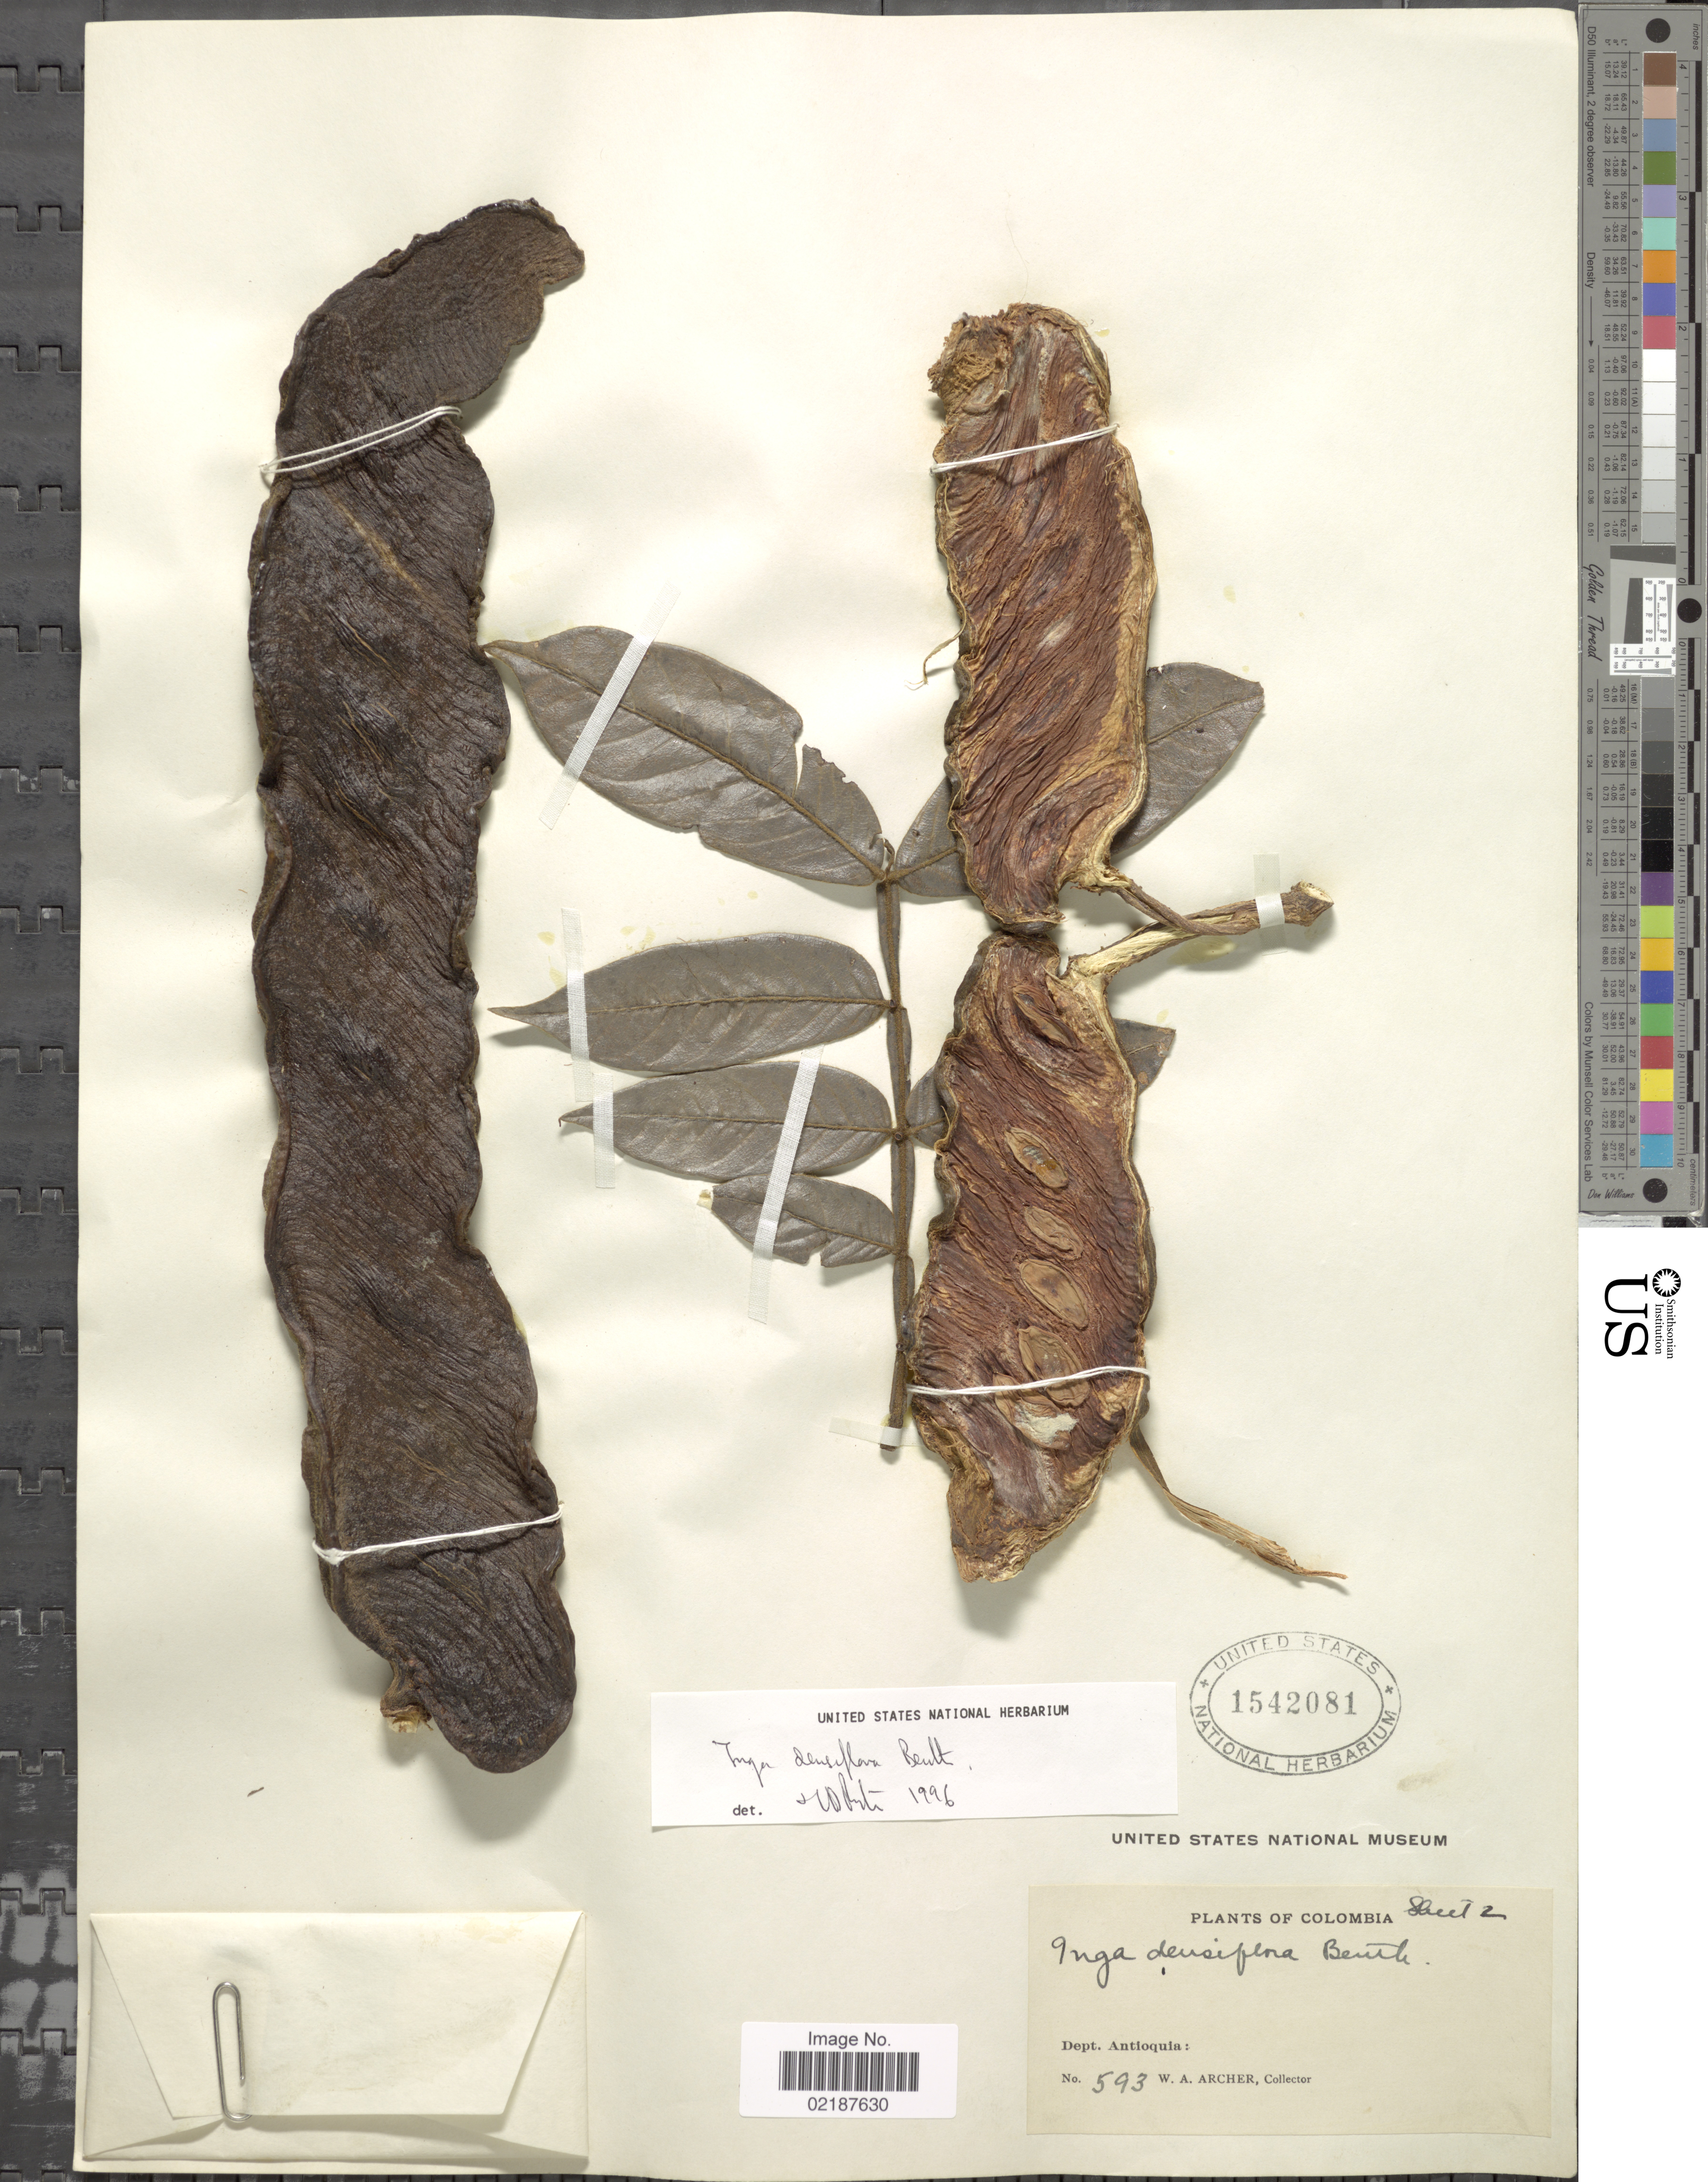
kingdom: Plantae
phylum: Tracheophyta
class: Magnoliopsida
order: Fabales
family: Fabaceae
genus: Inga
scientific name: Inga densiflora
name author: Benth.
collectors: W. A. Archer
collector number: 593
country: Colombia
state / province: Antioquia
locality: Dept.: Antioqua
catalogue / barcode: US 1542081